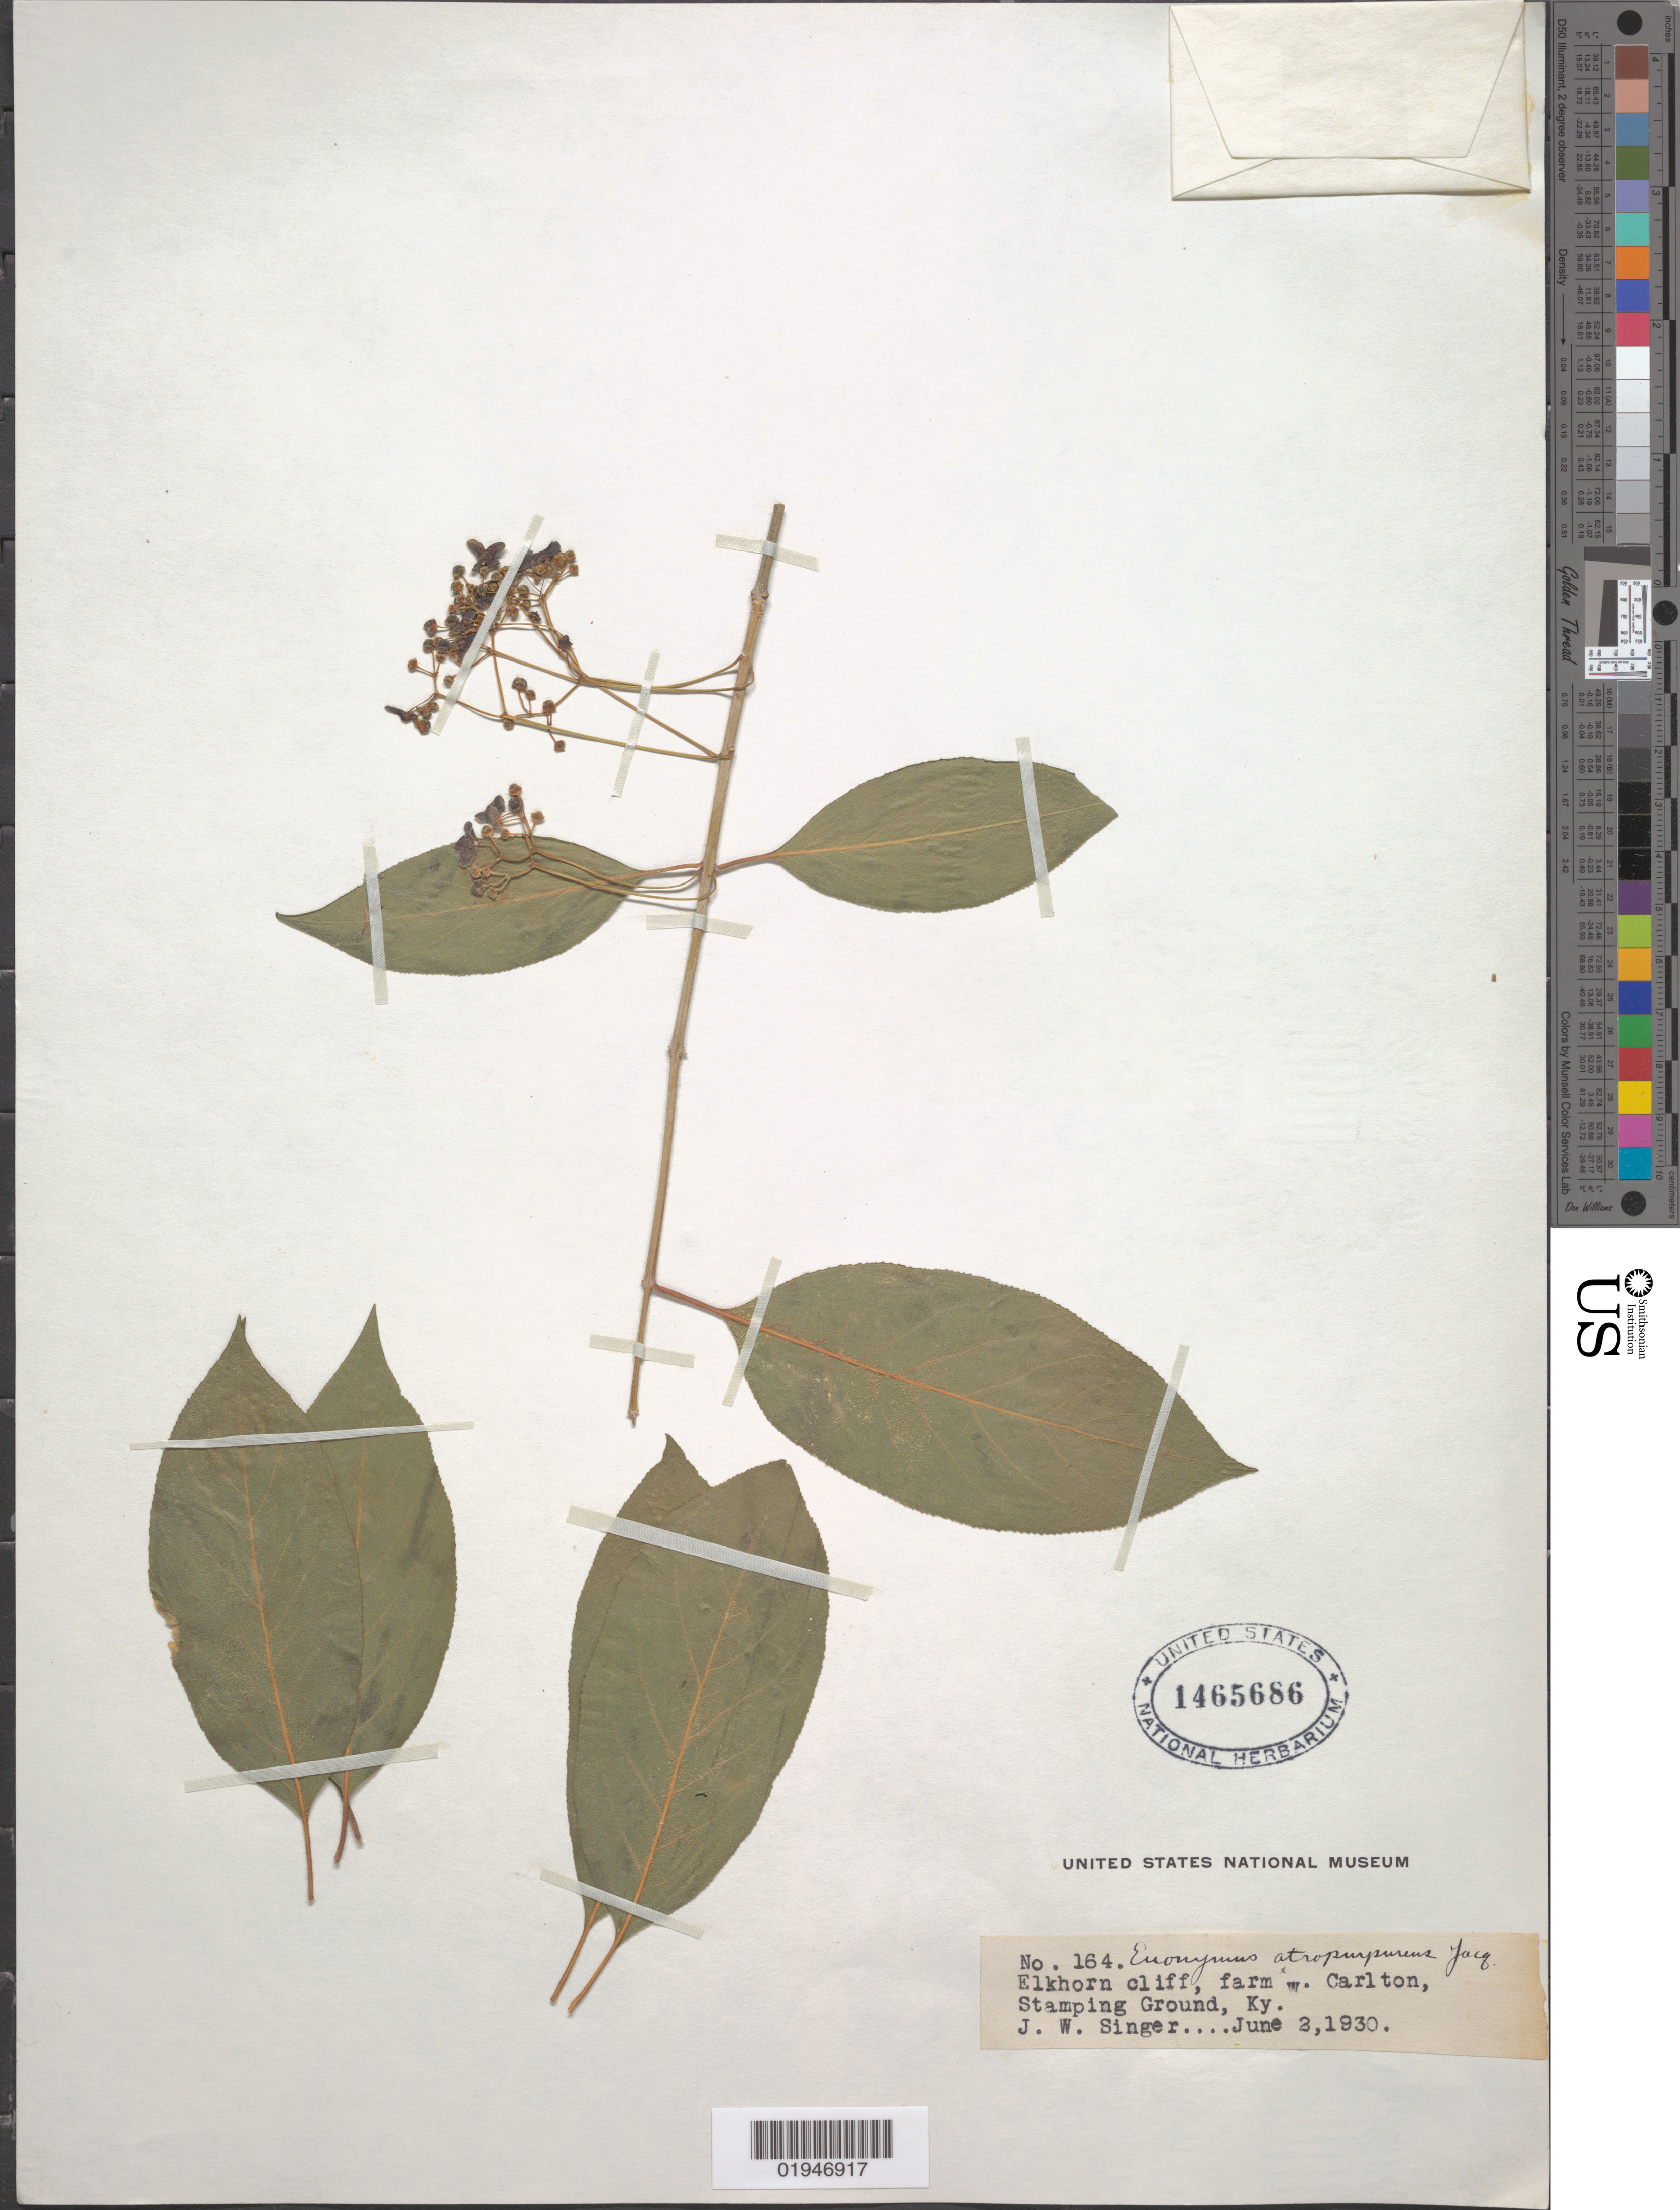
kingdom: Plantae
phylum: Tracheophyta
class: Magnoliopsida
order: Celastrales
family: Celastraceae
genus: Euonymus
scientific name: Euonymus atropurpureus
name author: Jacq.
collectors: J. EW. Singer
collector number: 164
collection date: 1934-06-02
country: United States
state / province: Kentucky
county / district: Scott County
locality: Stamping Ground. Elkhorn Cliff, farm W. Carlton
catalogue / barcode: US 1465686